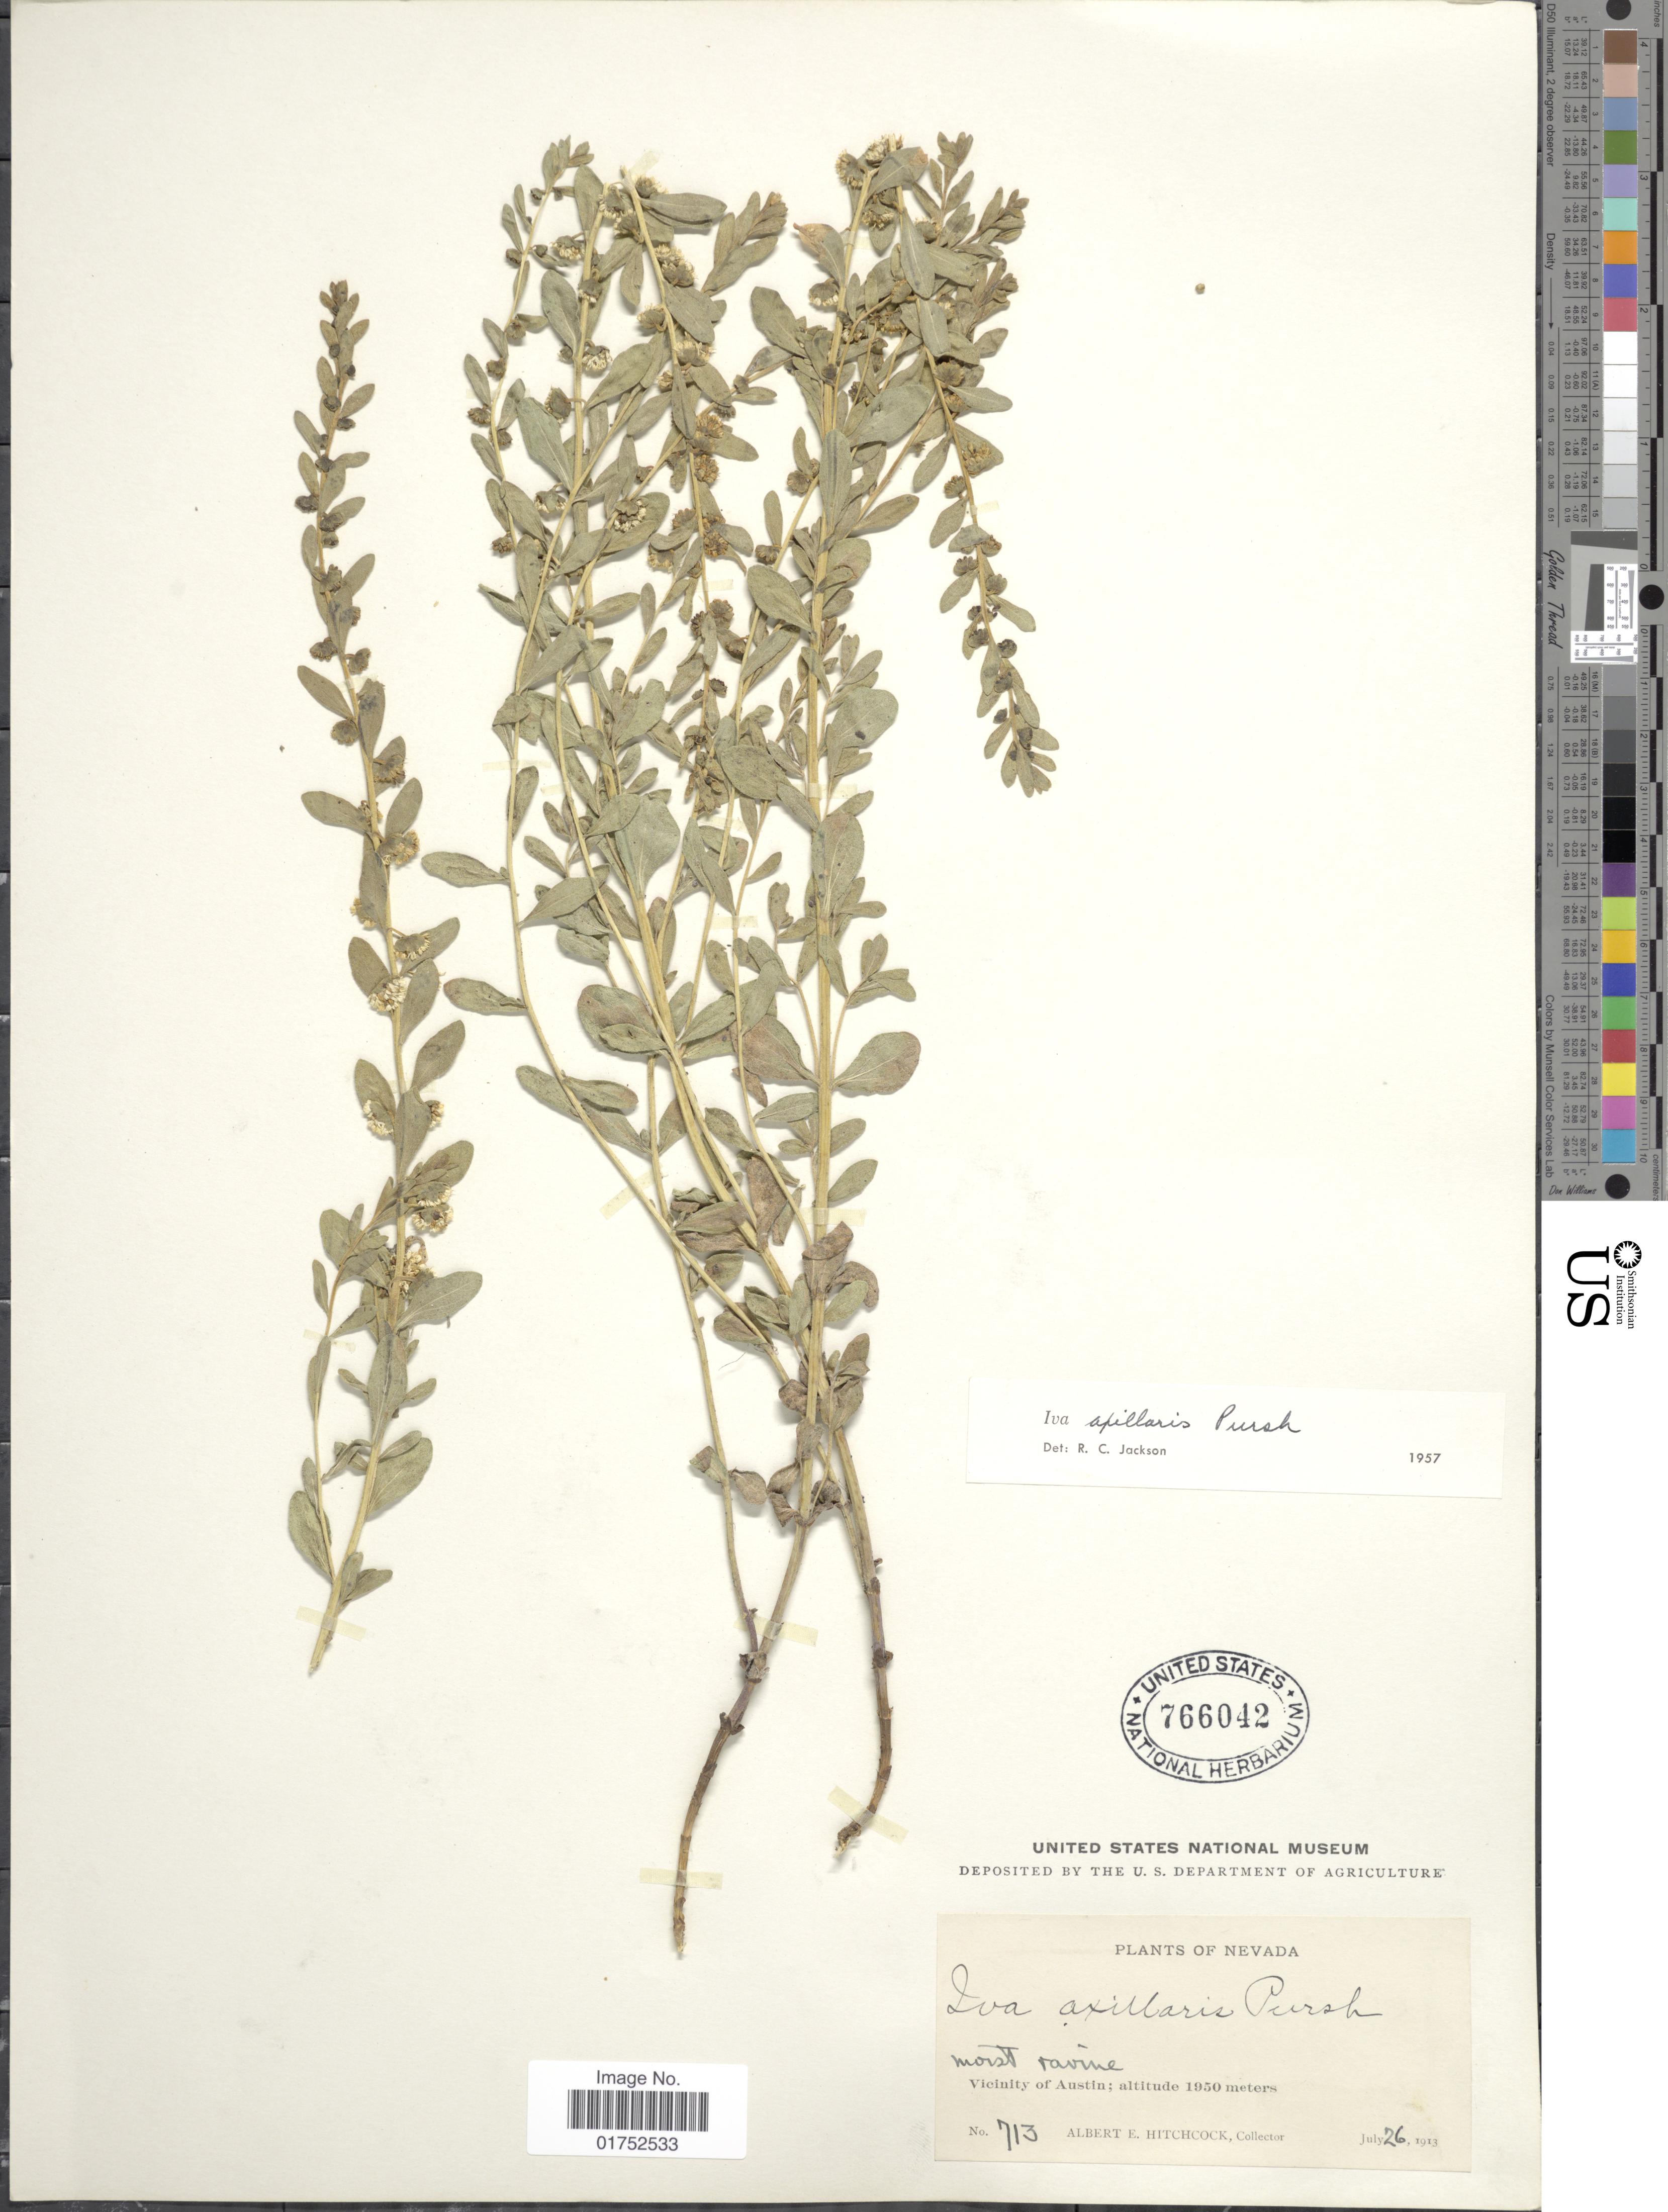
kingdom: Plantae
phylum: Tracheophyta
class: Magnoliopsida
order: Asterales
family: Asteraceae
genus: Iva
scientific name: Iva axillaris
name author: Pursh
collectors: A. Hitchcock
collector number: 713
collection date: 1913-07-26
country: United States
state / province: Nevada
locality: Vicinity of Austin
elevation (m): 1950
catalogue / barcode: US 766042